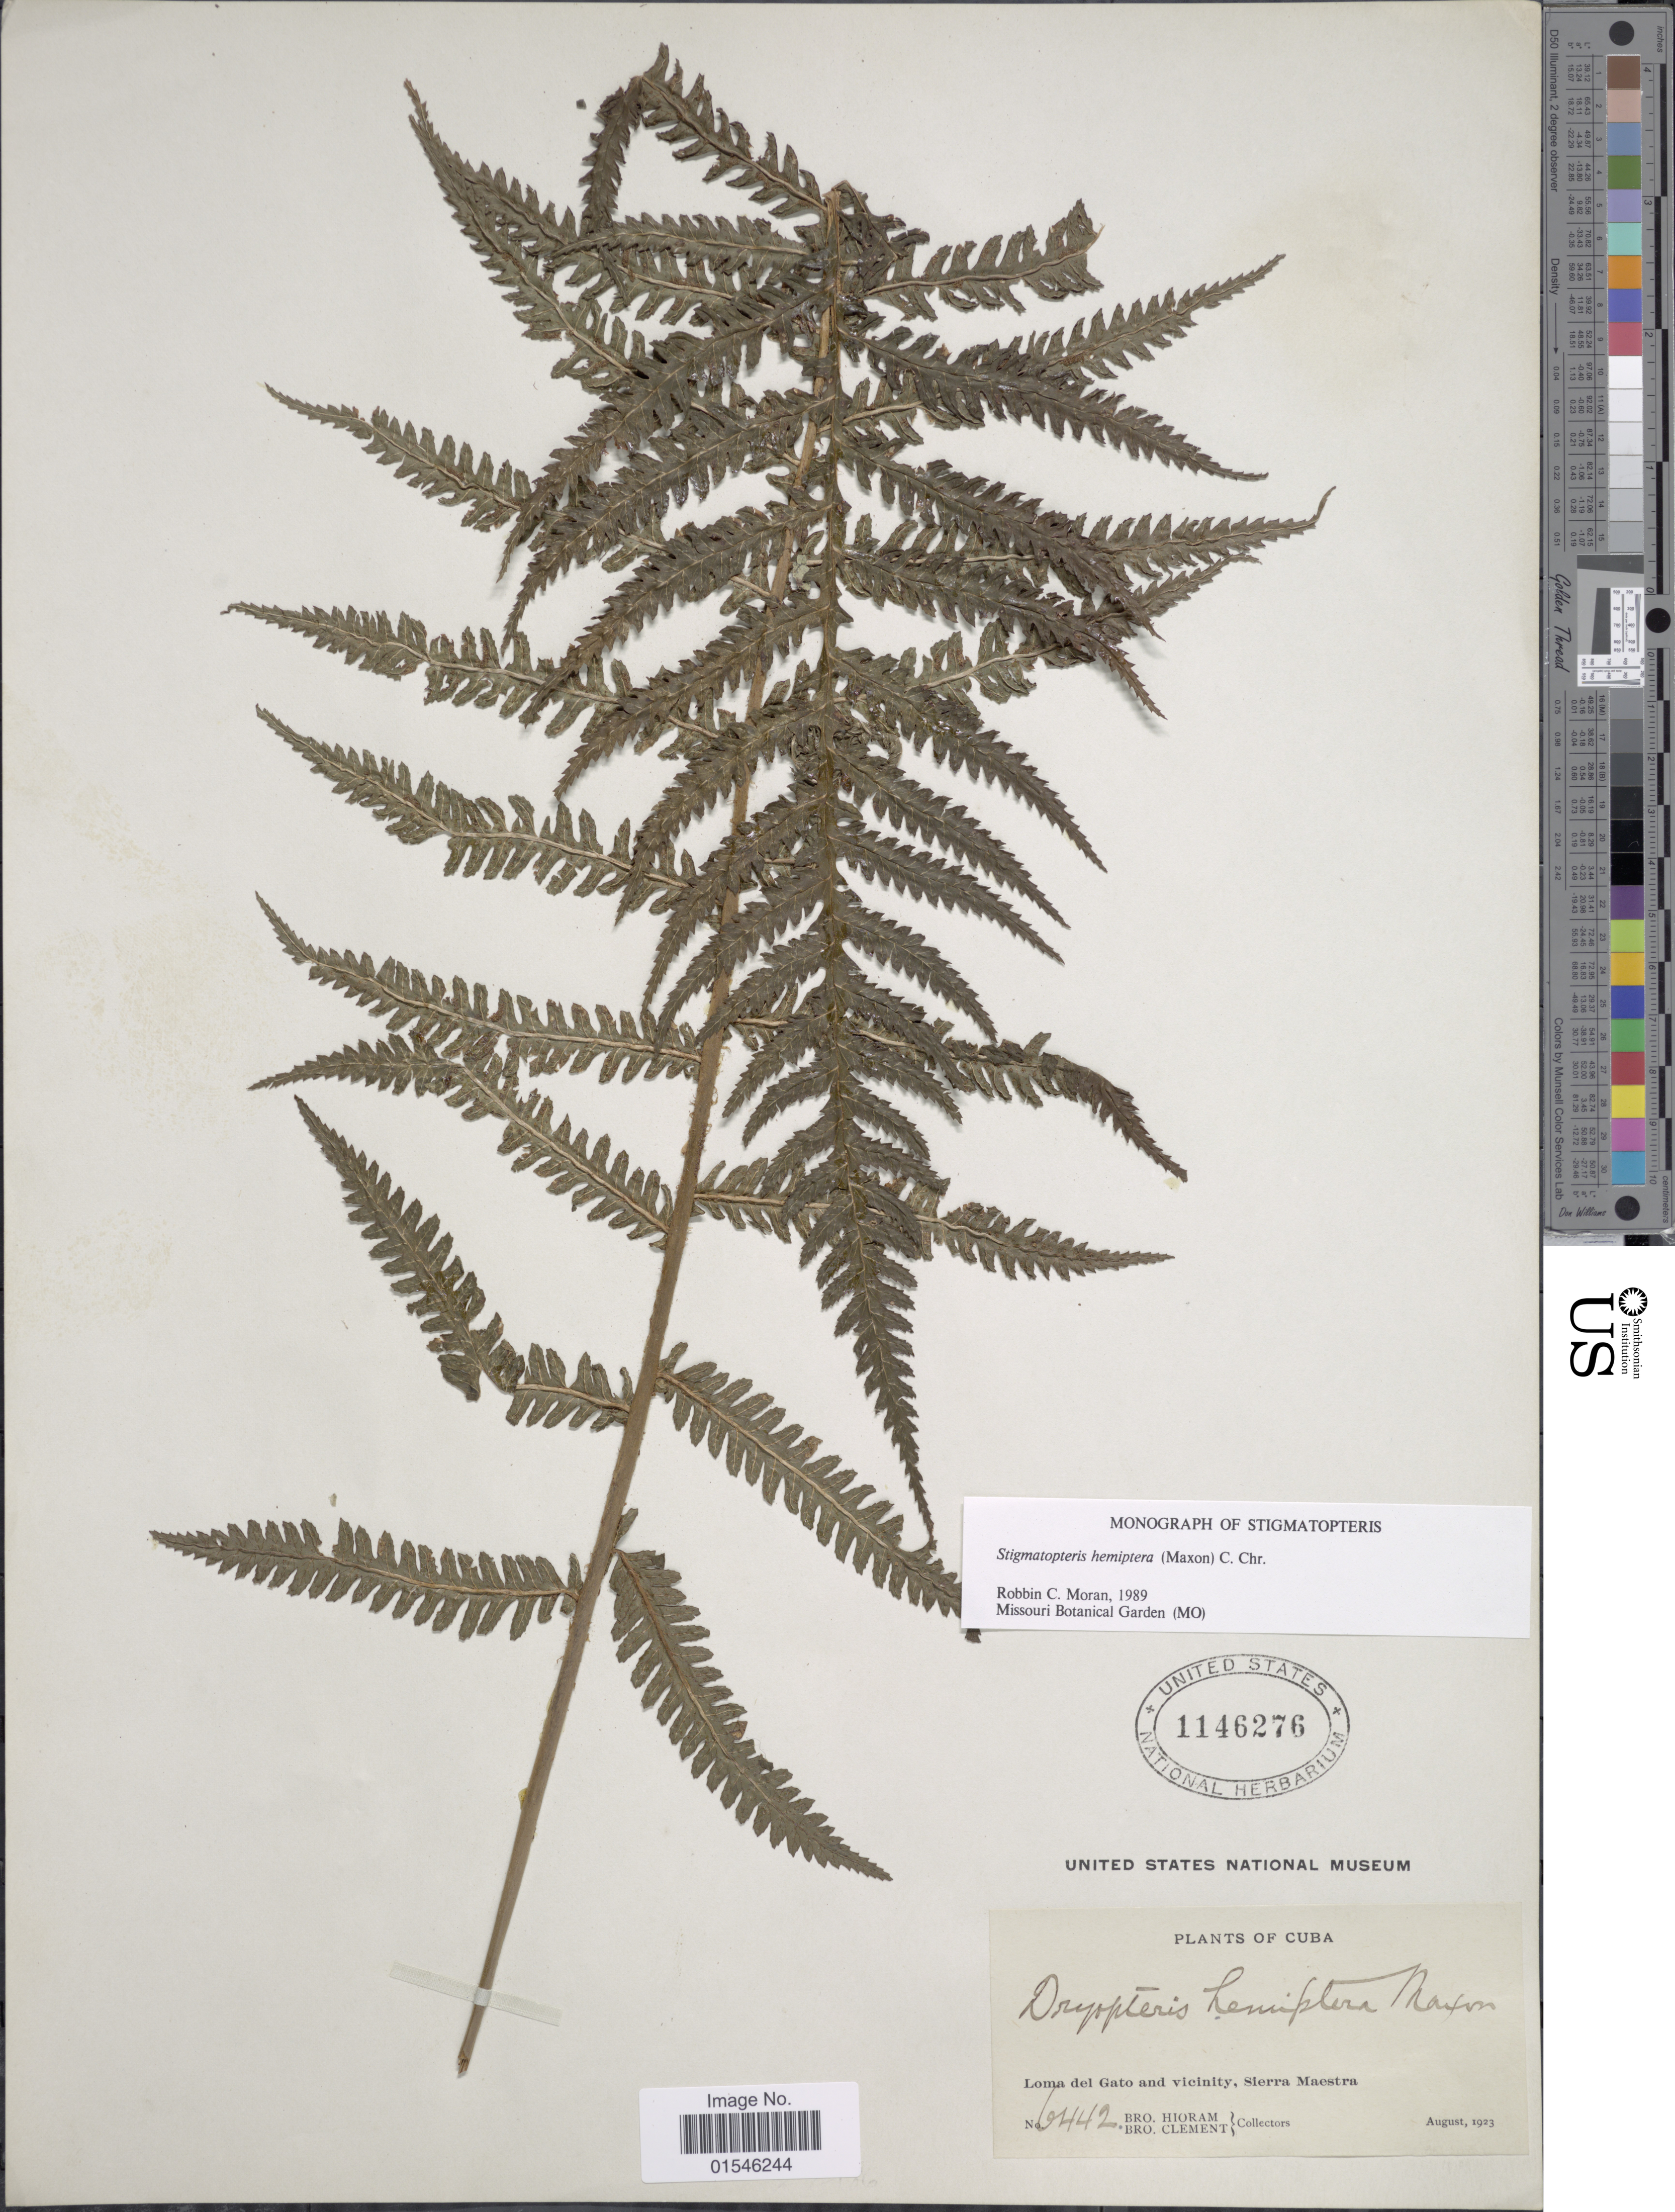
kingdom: Plantae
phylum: Tracheophyta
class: Polypodiopsida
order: Polypodiales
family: Dryopteridaceae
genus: Stigmatopteris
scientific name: Stigmatopteris hemiptera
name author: (Maxon) C. Chr.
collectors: Bro. Hioram & B. Clement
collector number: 6442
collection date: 1923-08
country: Cuba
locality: Loma del Gato and vicinity, Sierra Maestra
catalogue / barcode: US 1146276